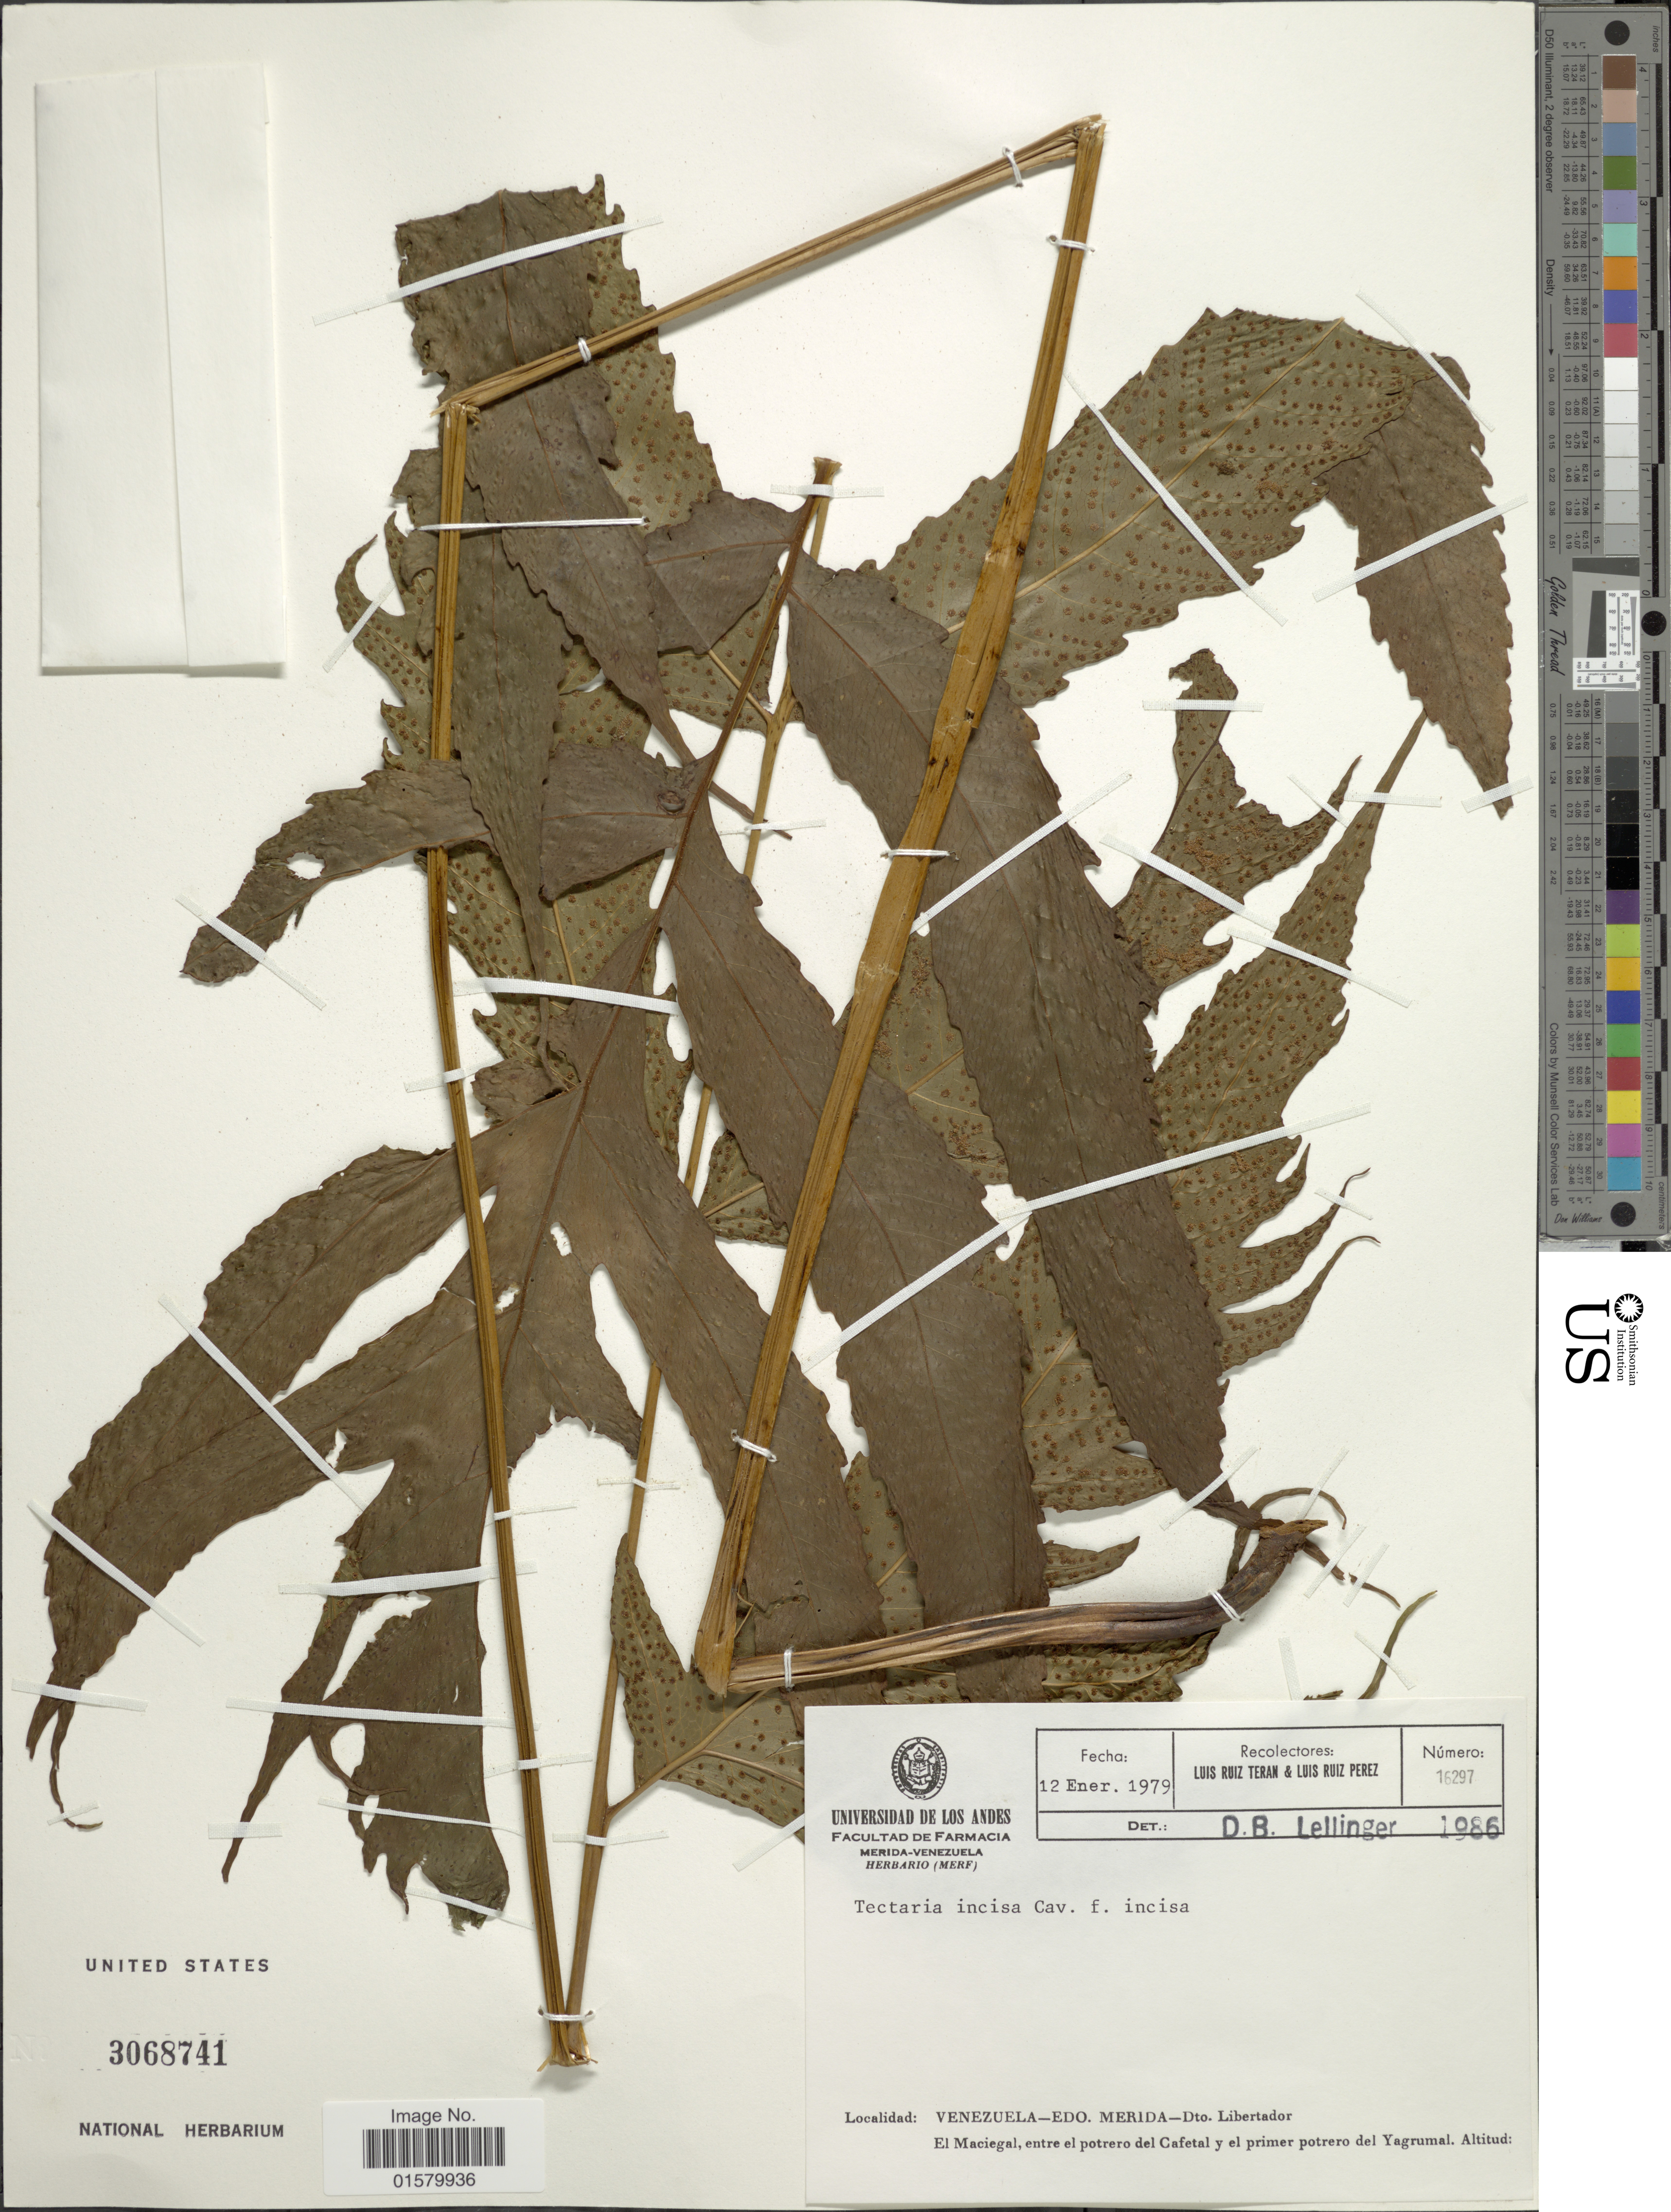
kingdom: Plantae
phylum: Tracheophyta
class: Polypodiopsida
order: Polypodiales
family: Tectariaceae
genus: Tectaria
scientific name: Tectaria transiens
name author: (C.V. Morton) A.R. Sm.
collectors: L. Teran & L. Ruiz-Perez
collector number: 16297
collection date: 1979-01-12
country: Venezuela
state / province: Mérida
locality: Venezuela, Edo. Merida, Dto. Libertador, El Maciegal, enre el potrero del Gafetal y el primer potrero del Yagrumal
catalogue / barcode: US 3068741